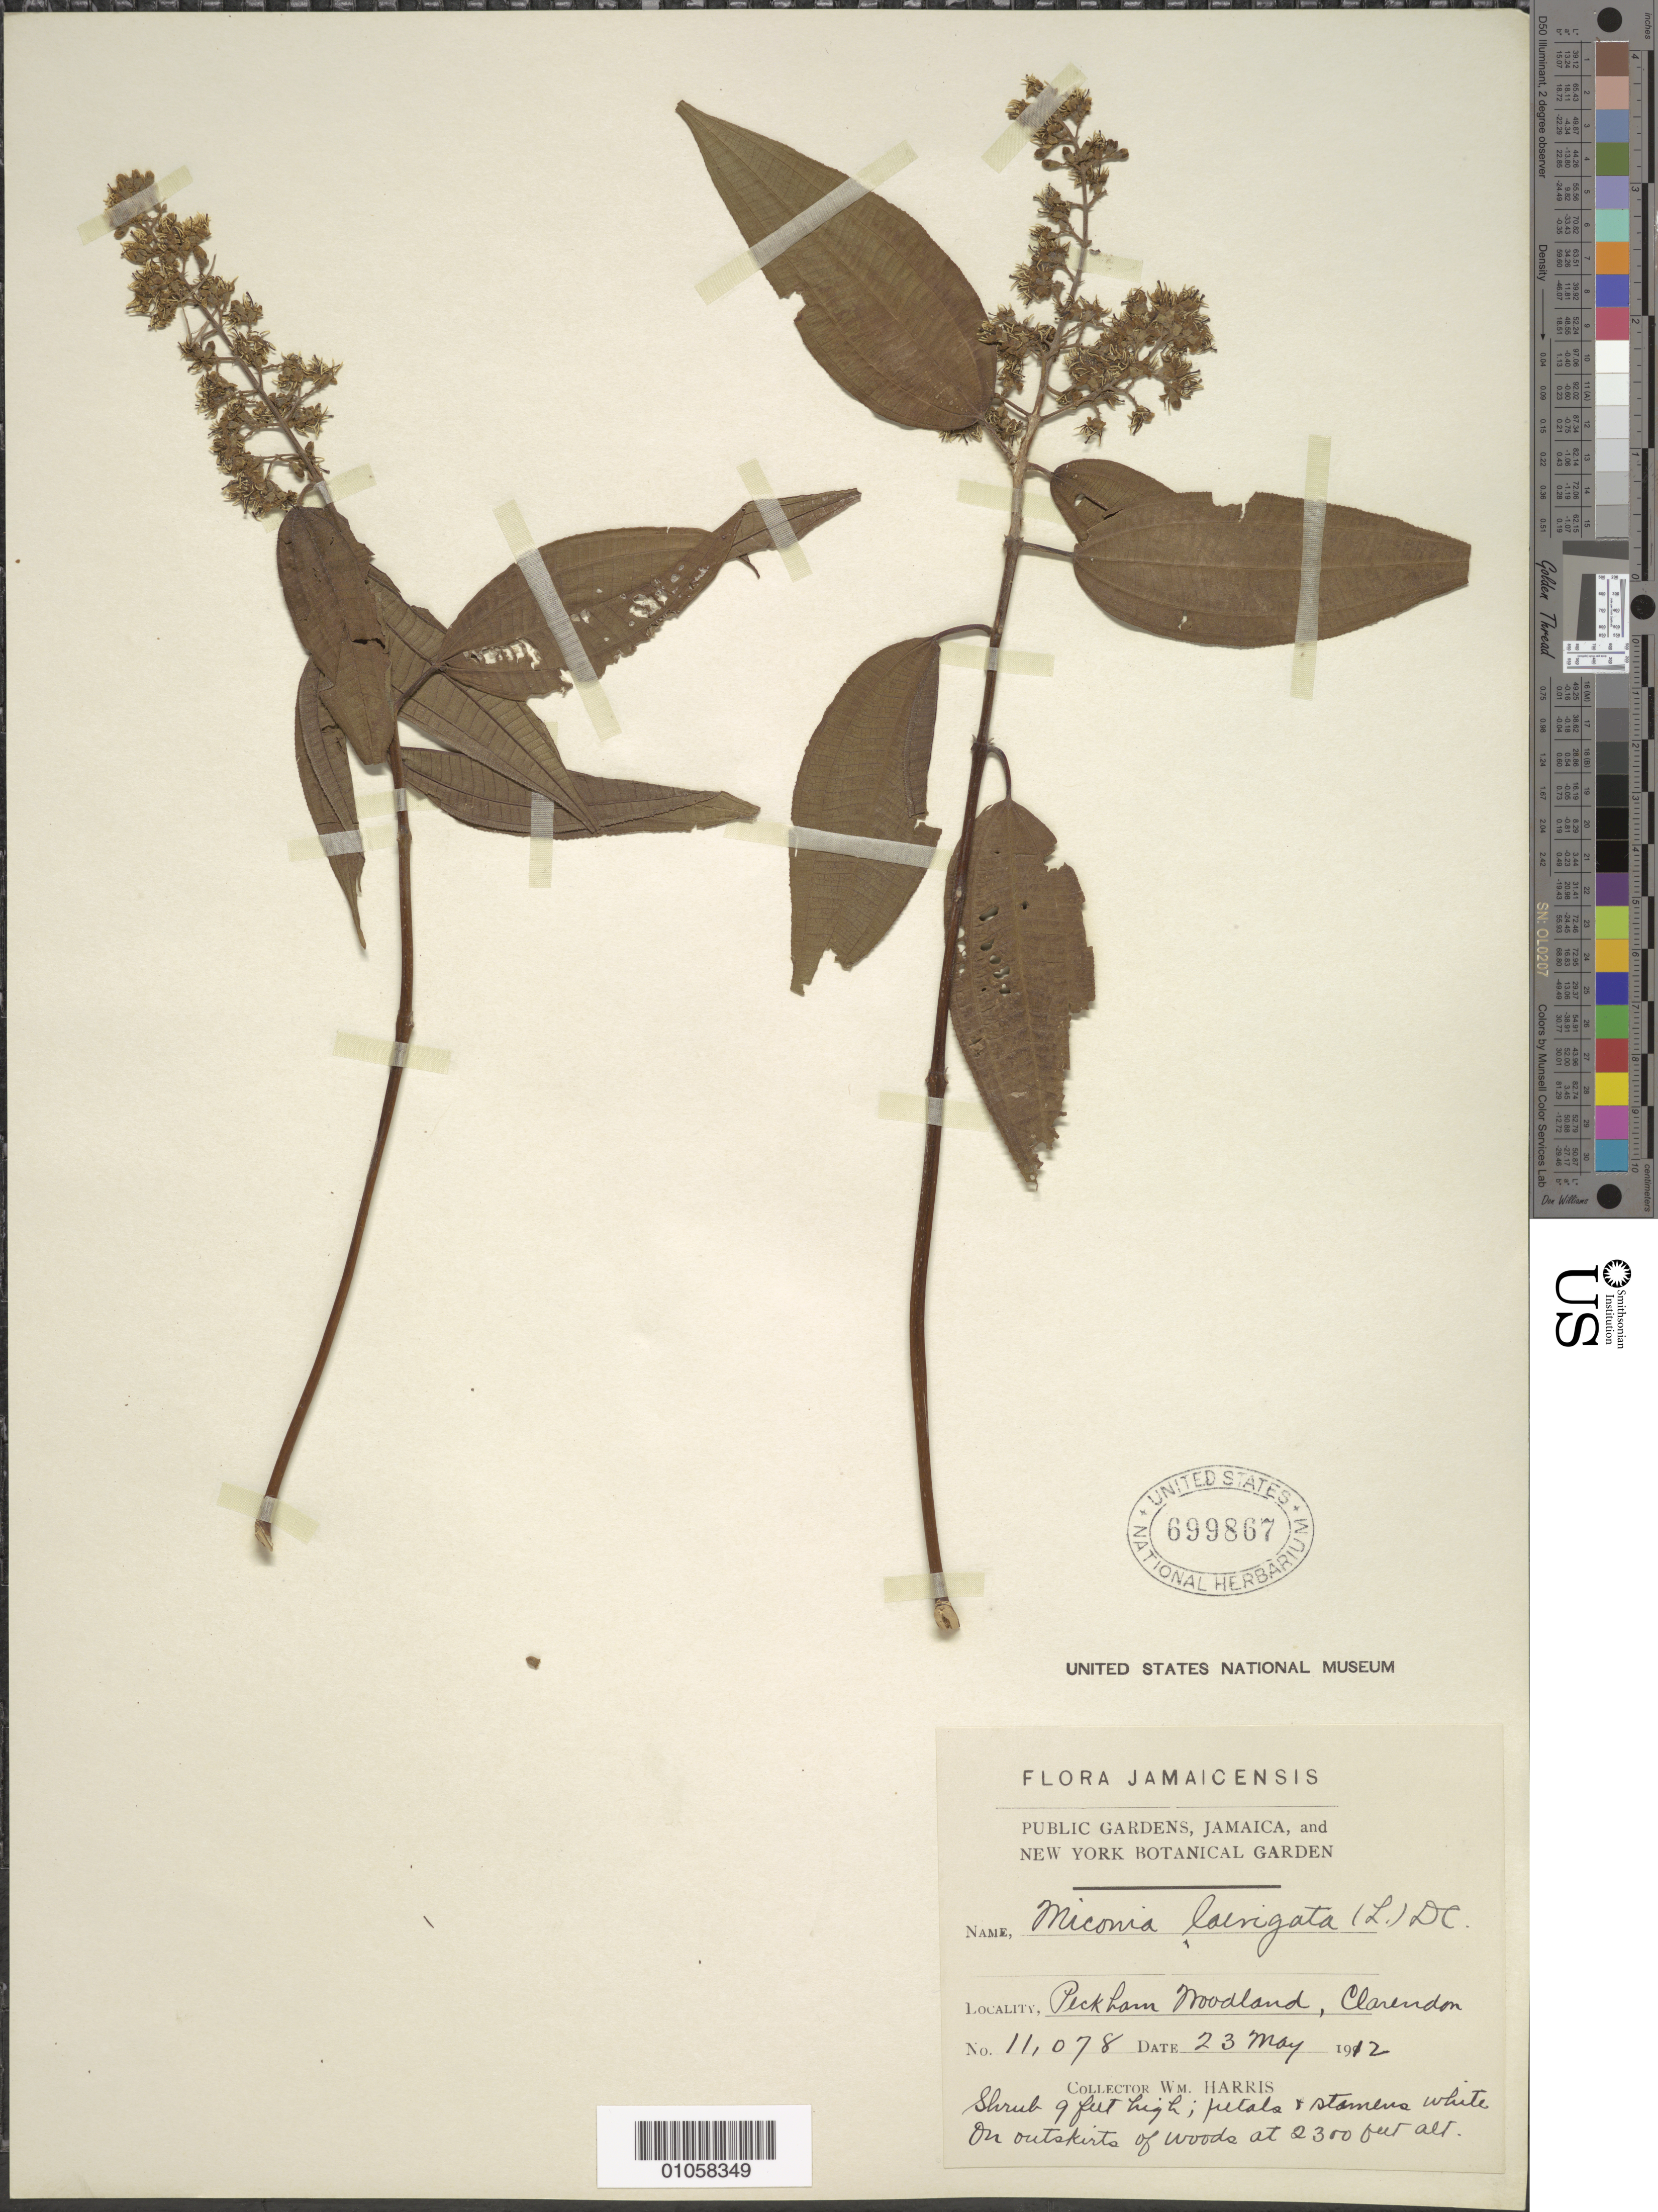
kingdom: Plantae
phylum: Tracheophyta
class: Magnoliopsida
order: Myrtales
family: Melastomataceae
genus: Miconia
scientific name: Miconia laevigata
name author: (L.) D. Don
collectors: W. Harris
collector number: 11078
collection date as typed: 23 May 1912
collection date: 1912-05-23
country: Jamaica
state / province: Clarendon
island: Jamaica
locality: Peckham Woodland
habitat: On outskirts of woods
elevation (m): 701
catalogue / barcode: US 699867